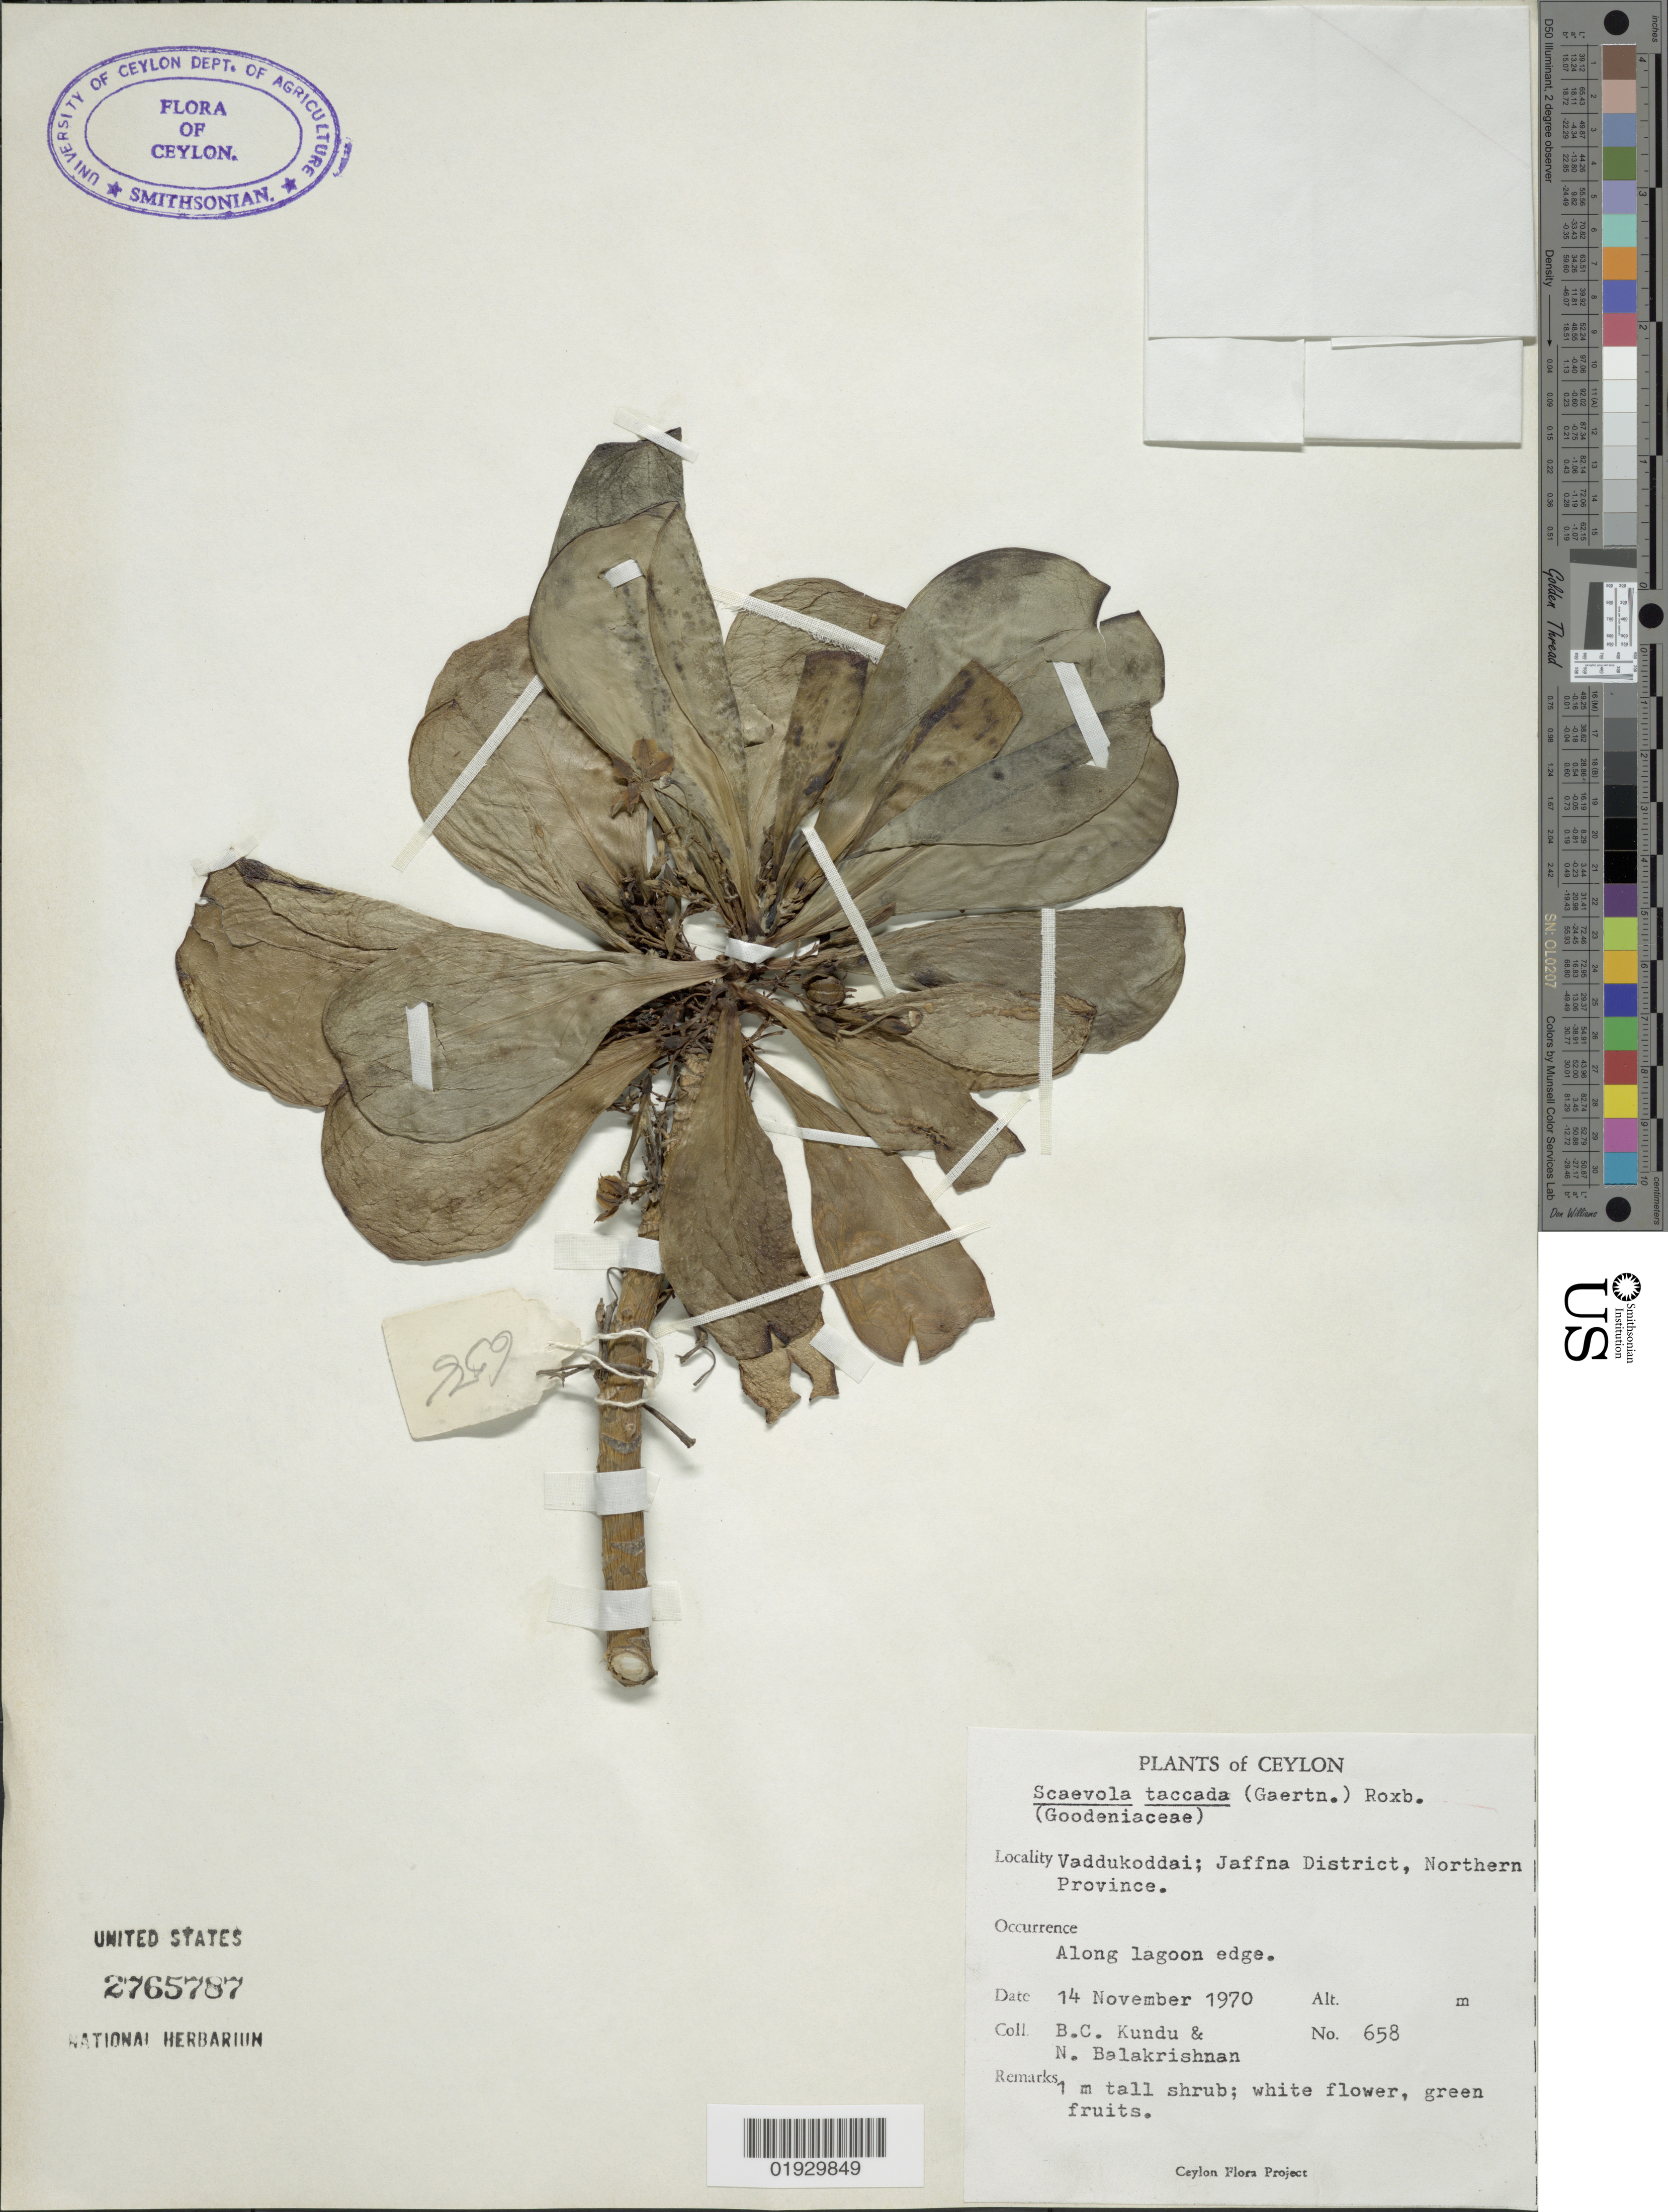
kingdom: Plantae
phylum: Tracheophyta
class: Magnoliopsida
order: Asterales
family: Goodeniaceae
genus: Scaevola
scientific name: Scaevola taccada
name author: (Gaertn.) Roxb.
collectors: B. C. Kundu & N. Balakrishnan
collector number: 658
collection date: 1970-11-14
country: Sri Lanka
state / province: Northern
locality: Ceylon. Vaddukoddai; Jaffna District, Northern Province.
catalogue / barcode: US 2765787